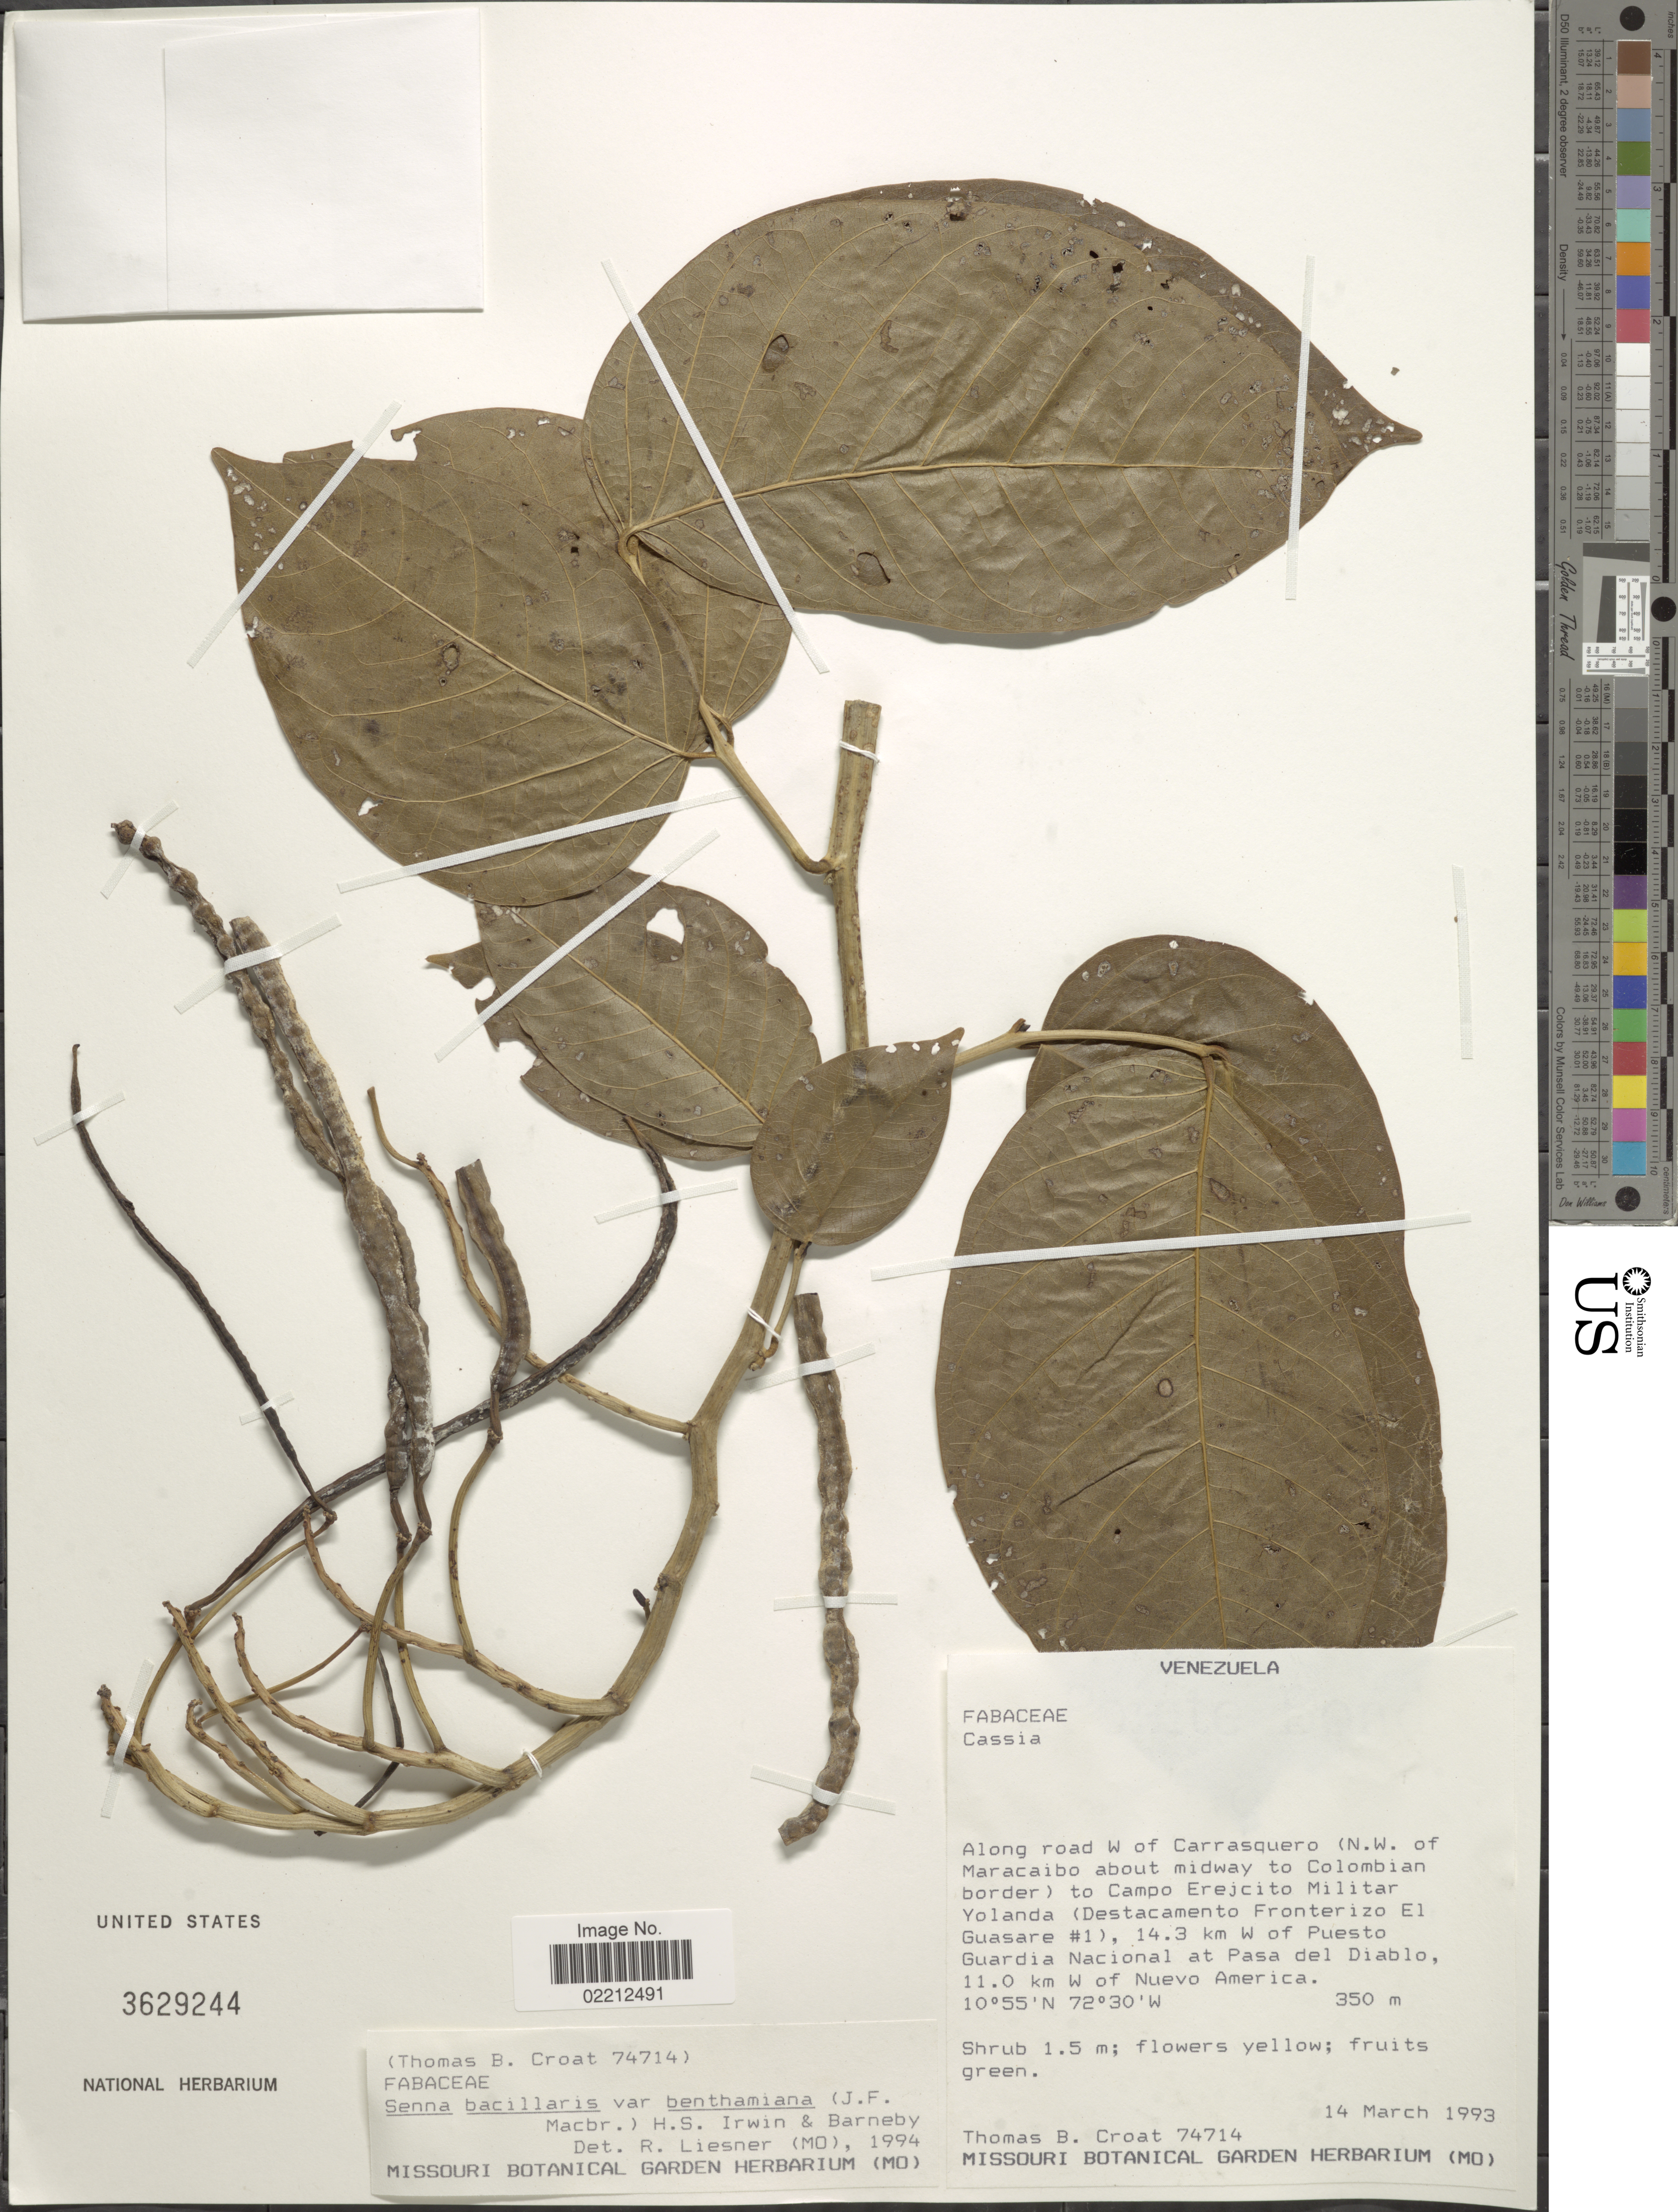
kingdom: Plantae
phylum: Tracheophyta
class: Magnoliopsida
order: Fabales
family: Fabaceae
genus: Senna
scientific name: Senna bacillaris var. benthamiana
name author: (J.F. Macbr.) H.S. Irwin & Barneby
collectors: T. B. Croat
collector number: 74714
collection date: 1993-03-14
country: Venezuela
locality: Along road W of Carrasquero (N.W. of Maracaibo about midway to Colombian border) to Campo Erejecito Militar Yolanda (Destacamento Fornterizo El Guasare #1), 14.3 km W of Puesto Guardia Nacional at Pasa del Diablo, 11.0 km W of Nuevo America.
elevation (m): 350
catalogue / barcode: US 3629244